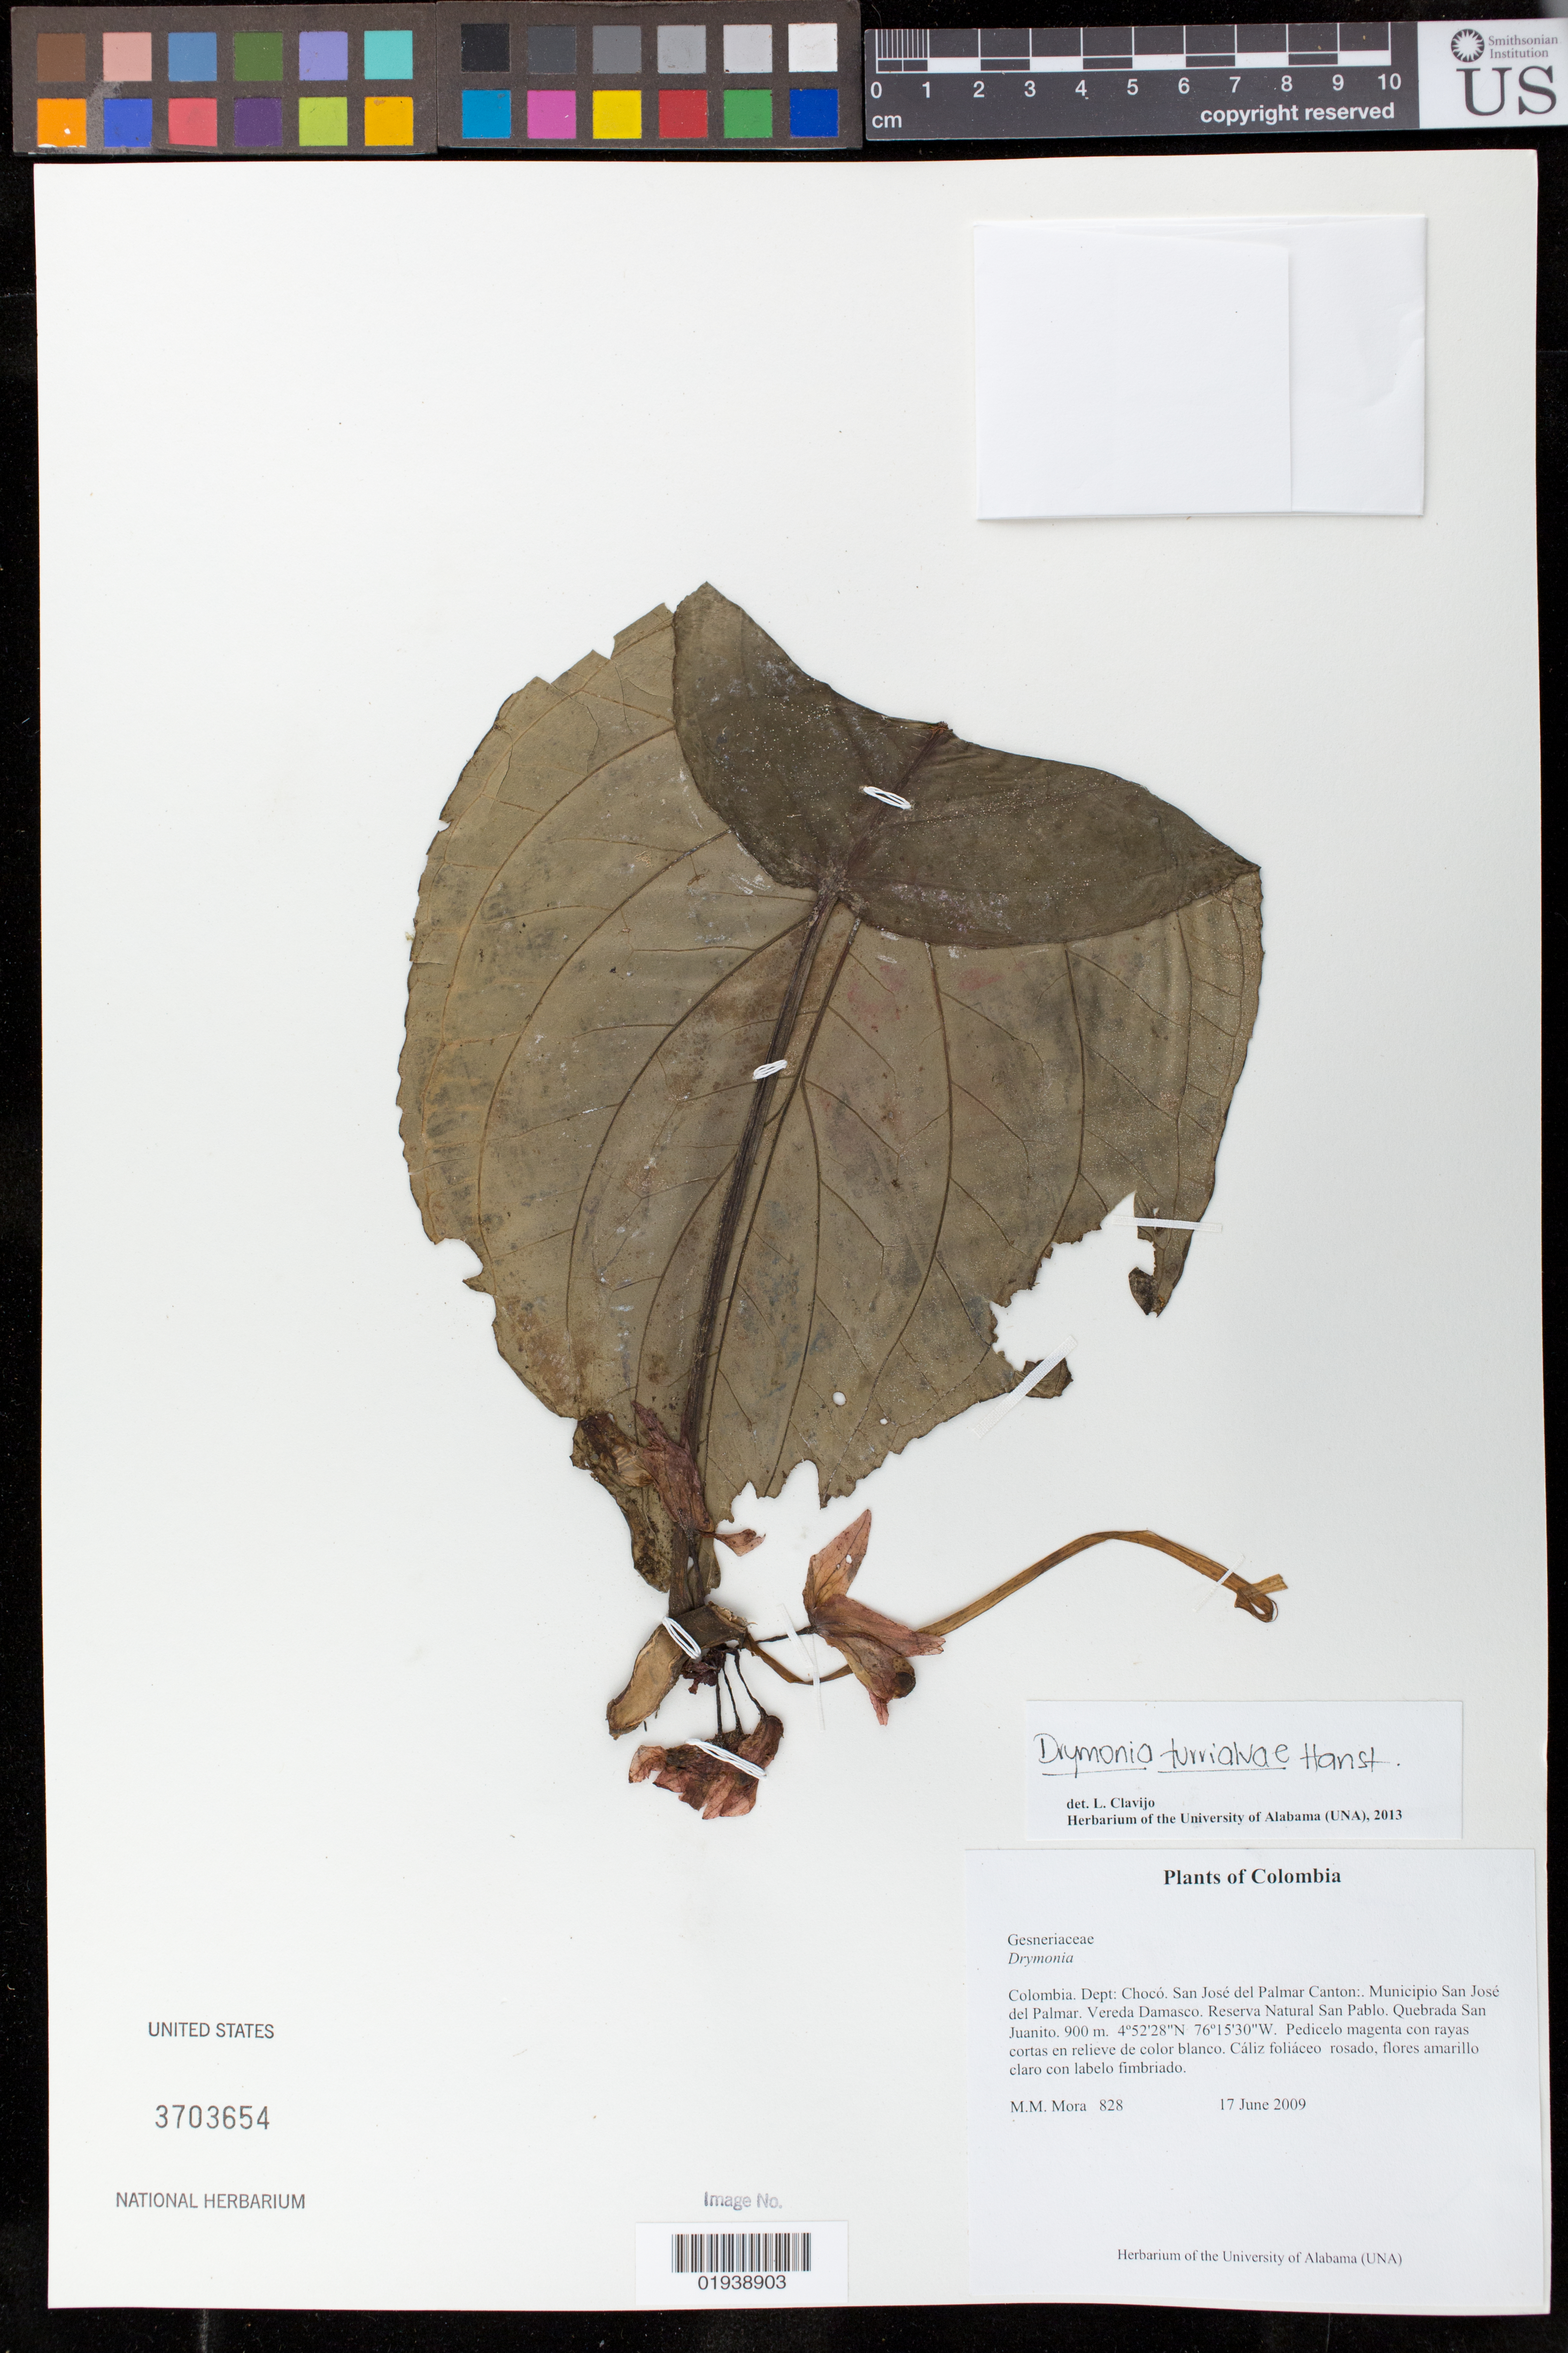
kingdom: Plantae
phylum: Tracheophyta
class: Magnoliopsida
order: Lamiales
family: Gesneriaceae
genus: Drymonia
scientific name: Drymonia turrialvae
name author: Hanst.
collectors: M. M. Mora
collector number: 828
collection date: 2009-06-17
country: Colombia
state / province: Chocó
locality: San Jose del Palmar. Vereda Damasco. Reserva Natural San Pablo. Quebrada San Juanito.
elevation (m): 900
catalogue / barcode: US 3703654